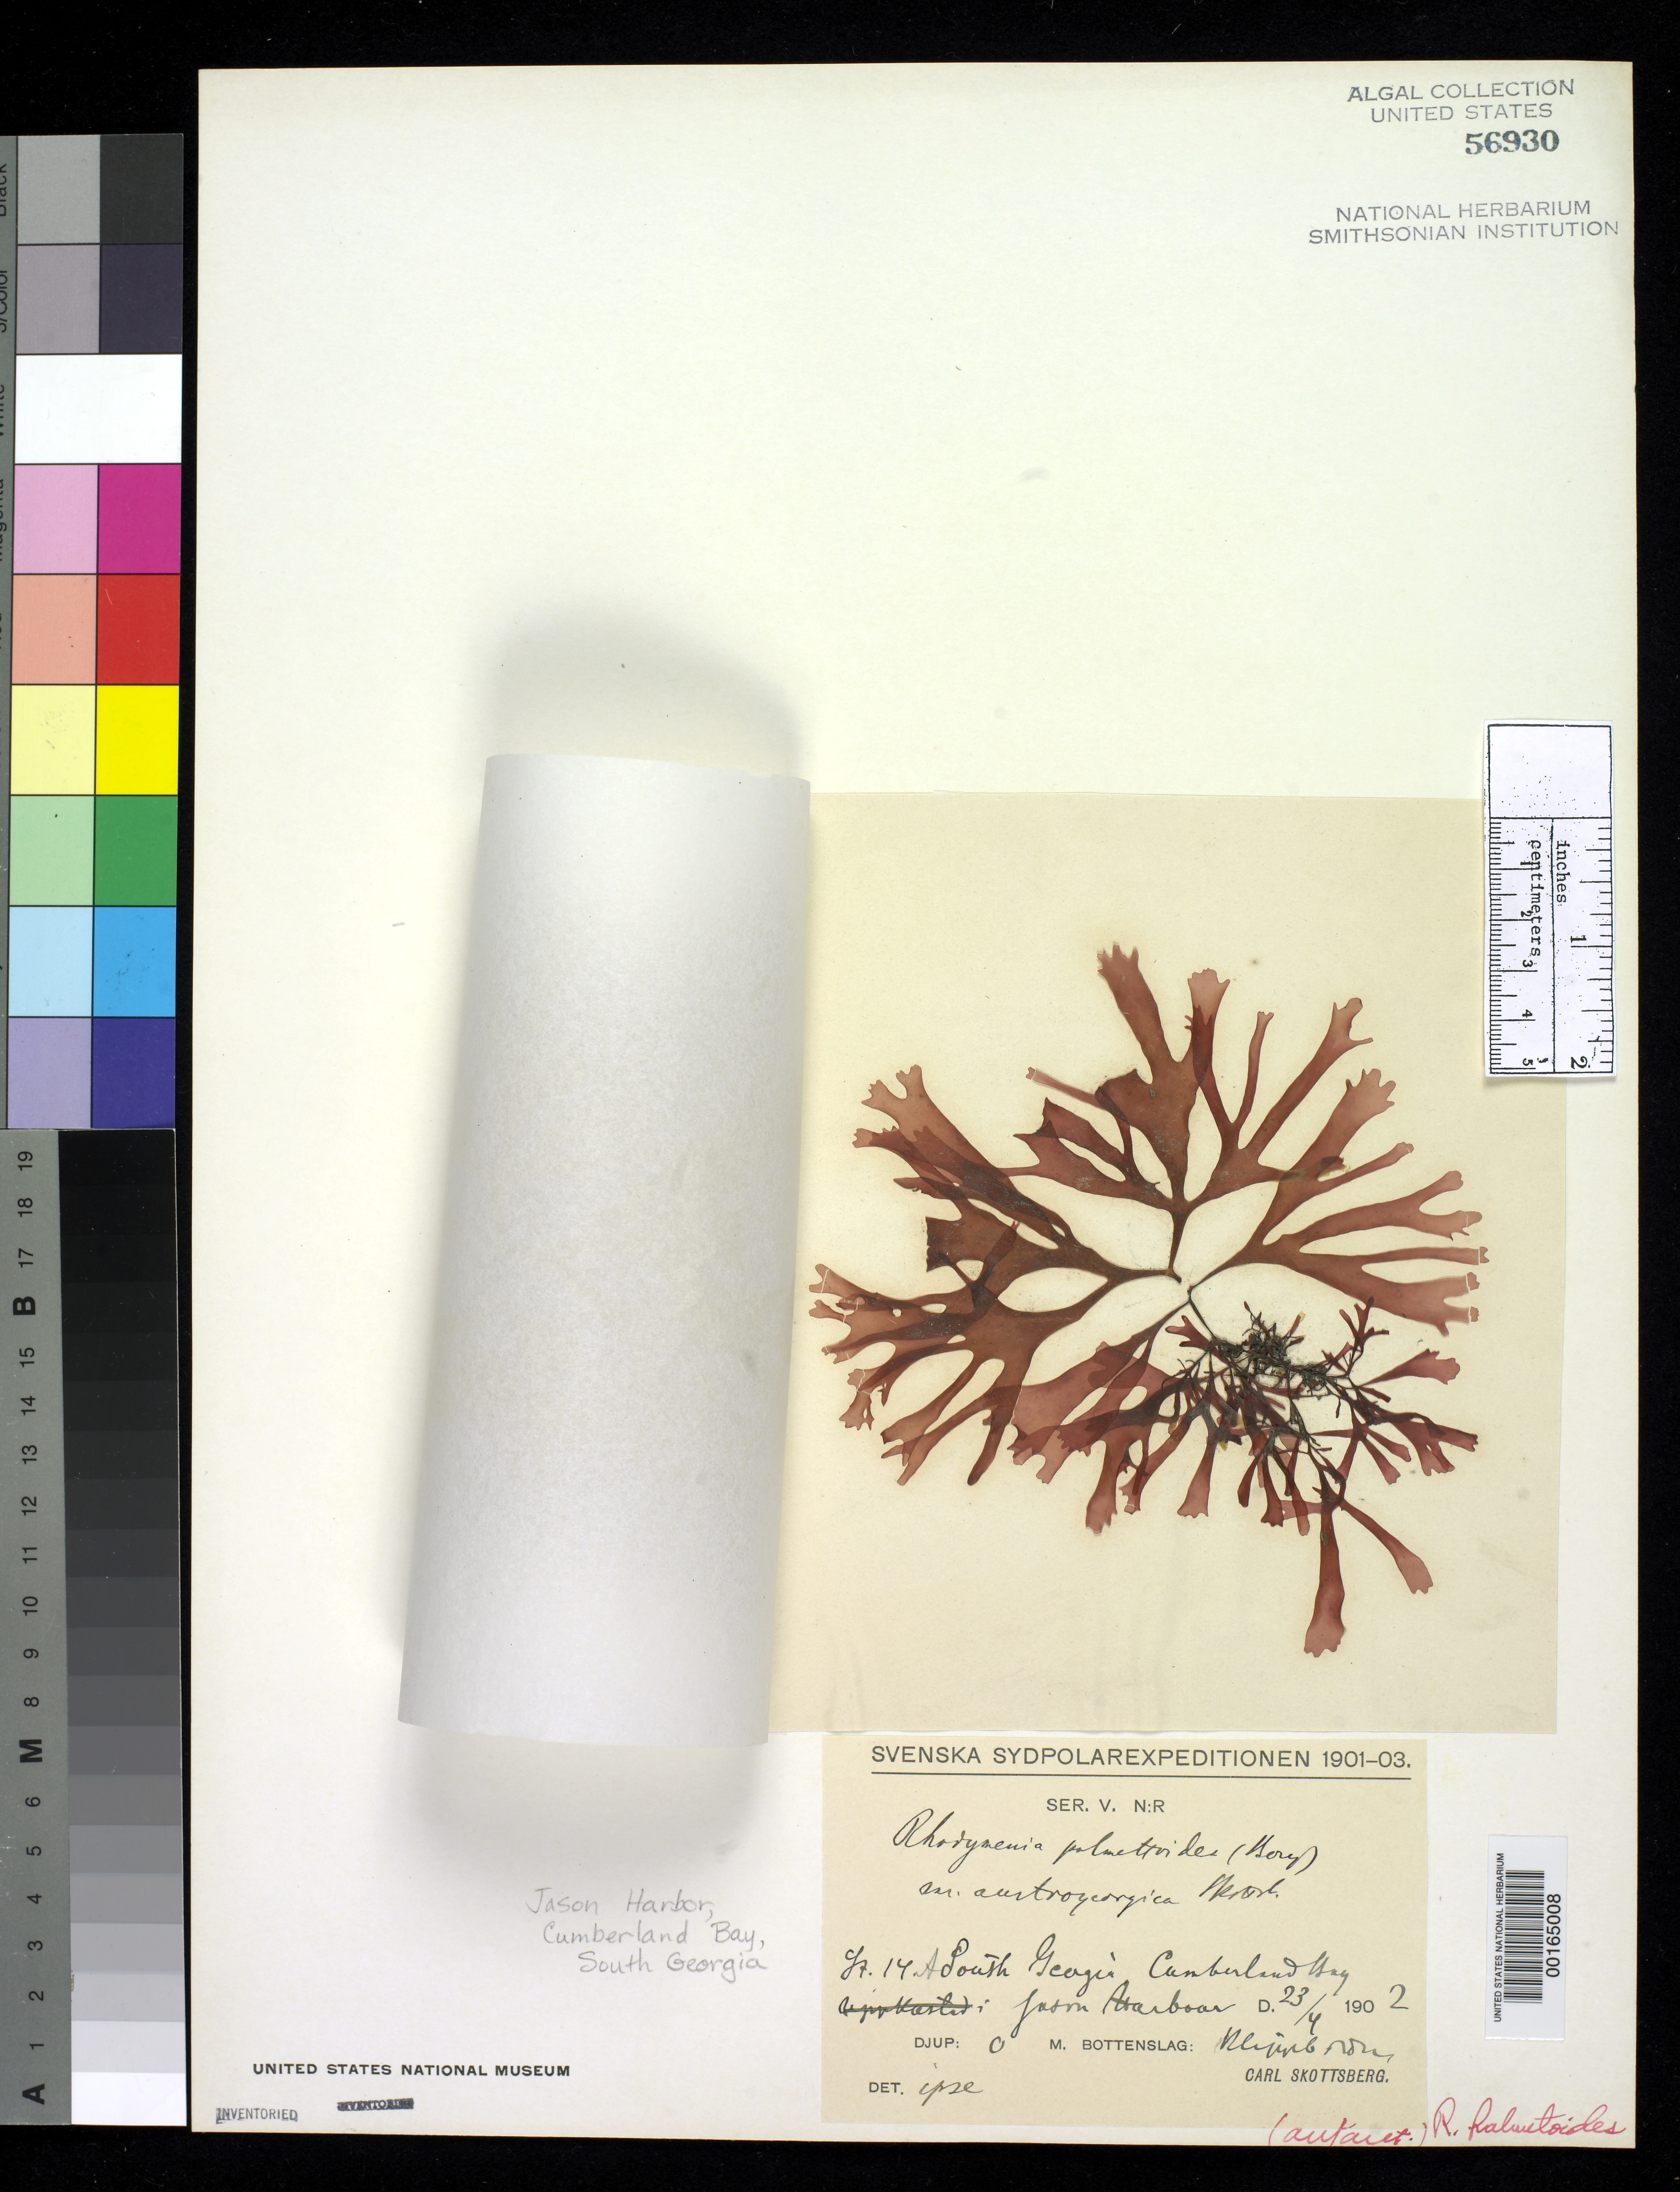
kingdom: Plantae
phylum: Rhodophyta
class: Florideophyceae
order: Rhodymeniales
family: Rhodymeniaceae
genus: Rhodymenia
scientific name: Rhodymenia palmettoides var. austrogeorgica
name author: Skottsb.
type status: Isotype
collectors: C. Skottsberg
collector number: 14A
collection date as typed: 23 Apr 1902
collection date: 1902-04-23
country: Falkland Islands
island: South Georgia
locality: Cumberland Bay, Jason Harbor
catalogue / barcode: US 56930